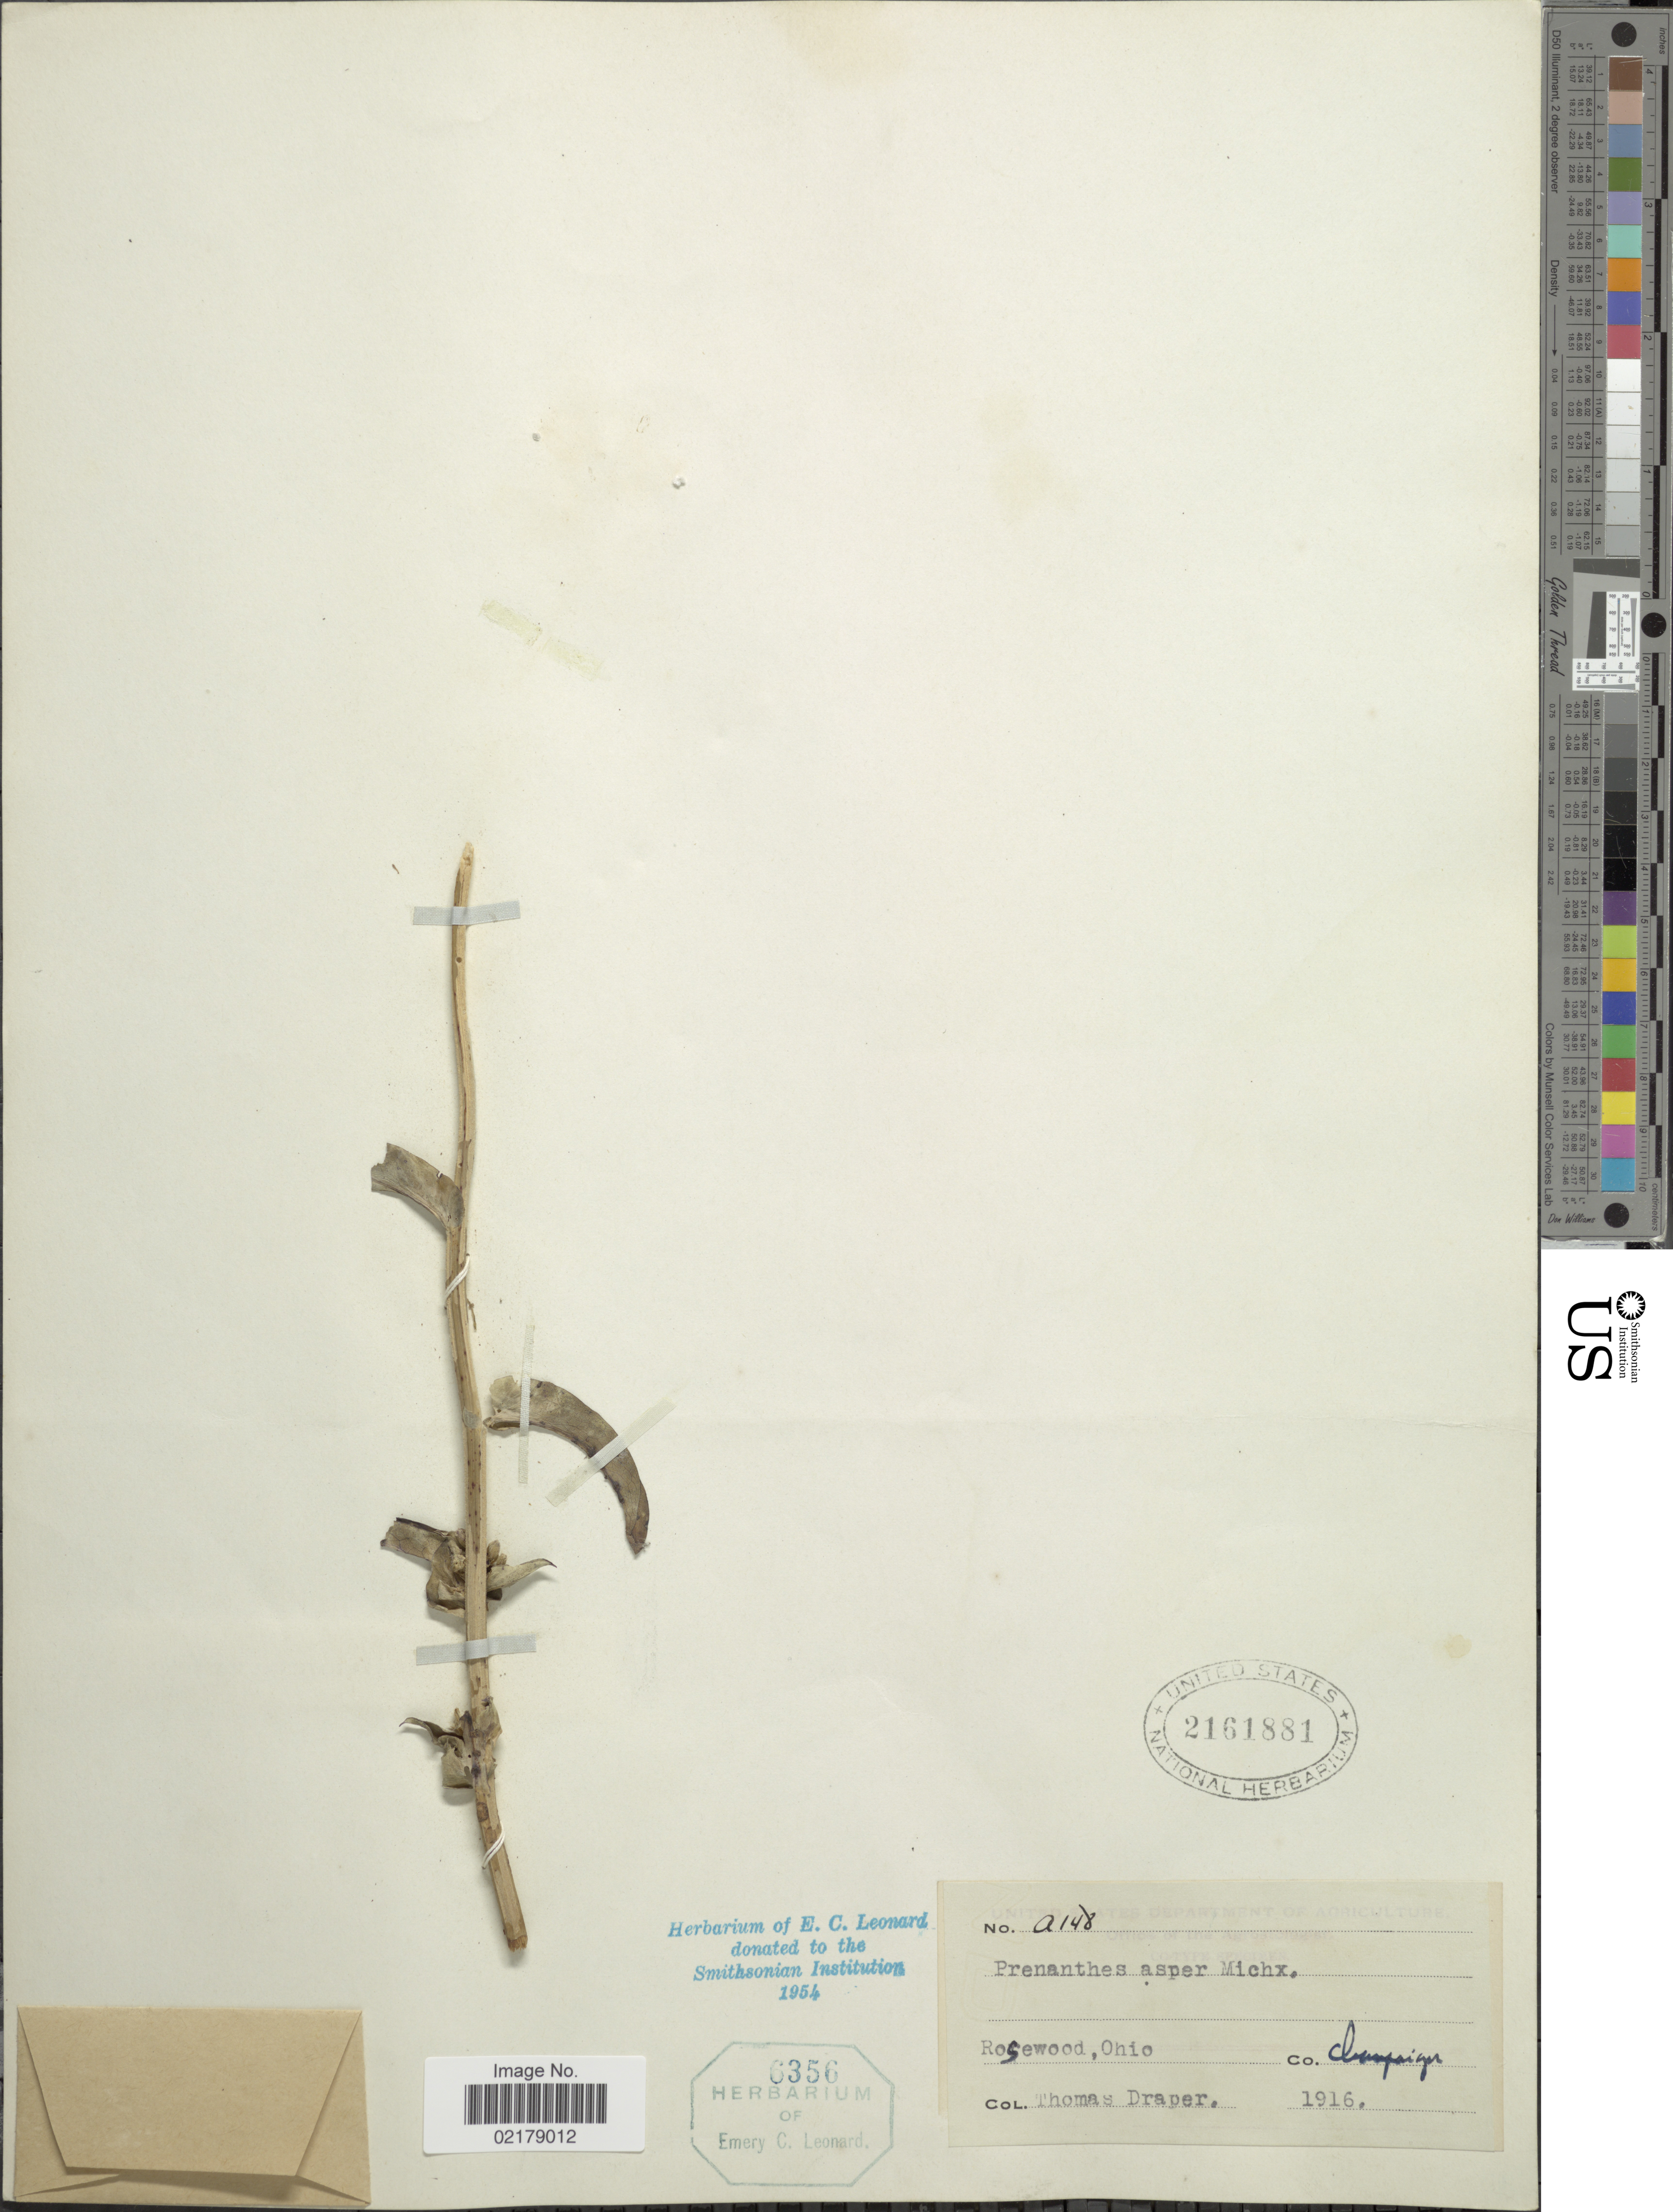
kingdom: Plantae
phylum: Tracheophyta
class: Magnoliopsida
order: Asterales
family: Asteraceae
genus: Nabalus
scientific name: Nabalus asper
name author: (Michx.) Torr. & A. Gray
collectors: T. Draper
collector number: A148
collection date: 1916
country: United States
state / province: Ohio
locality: Rosewood, Co Champaign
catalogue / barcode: US 2161881